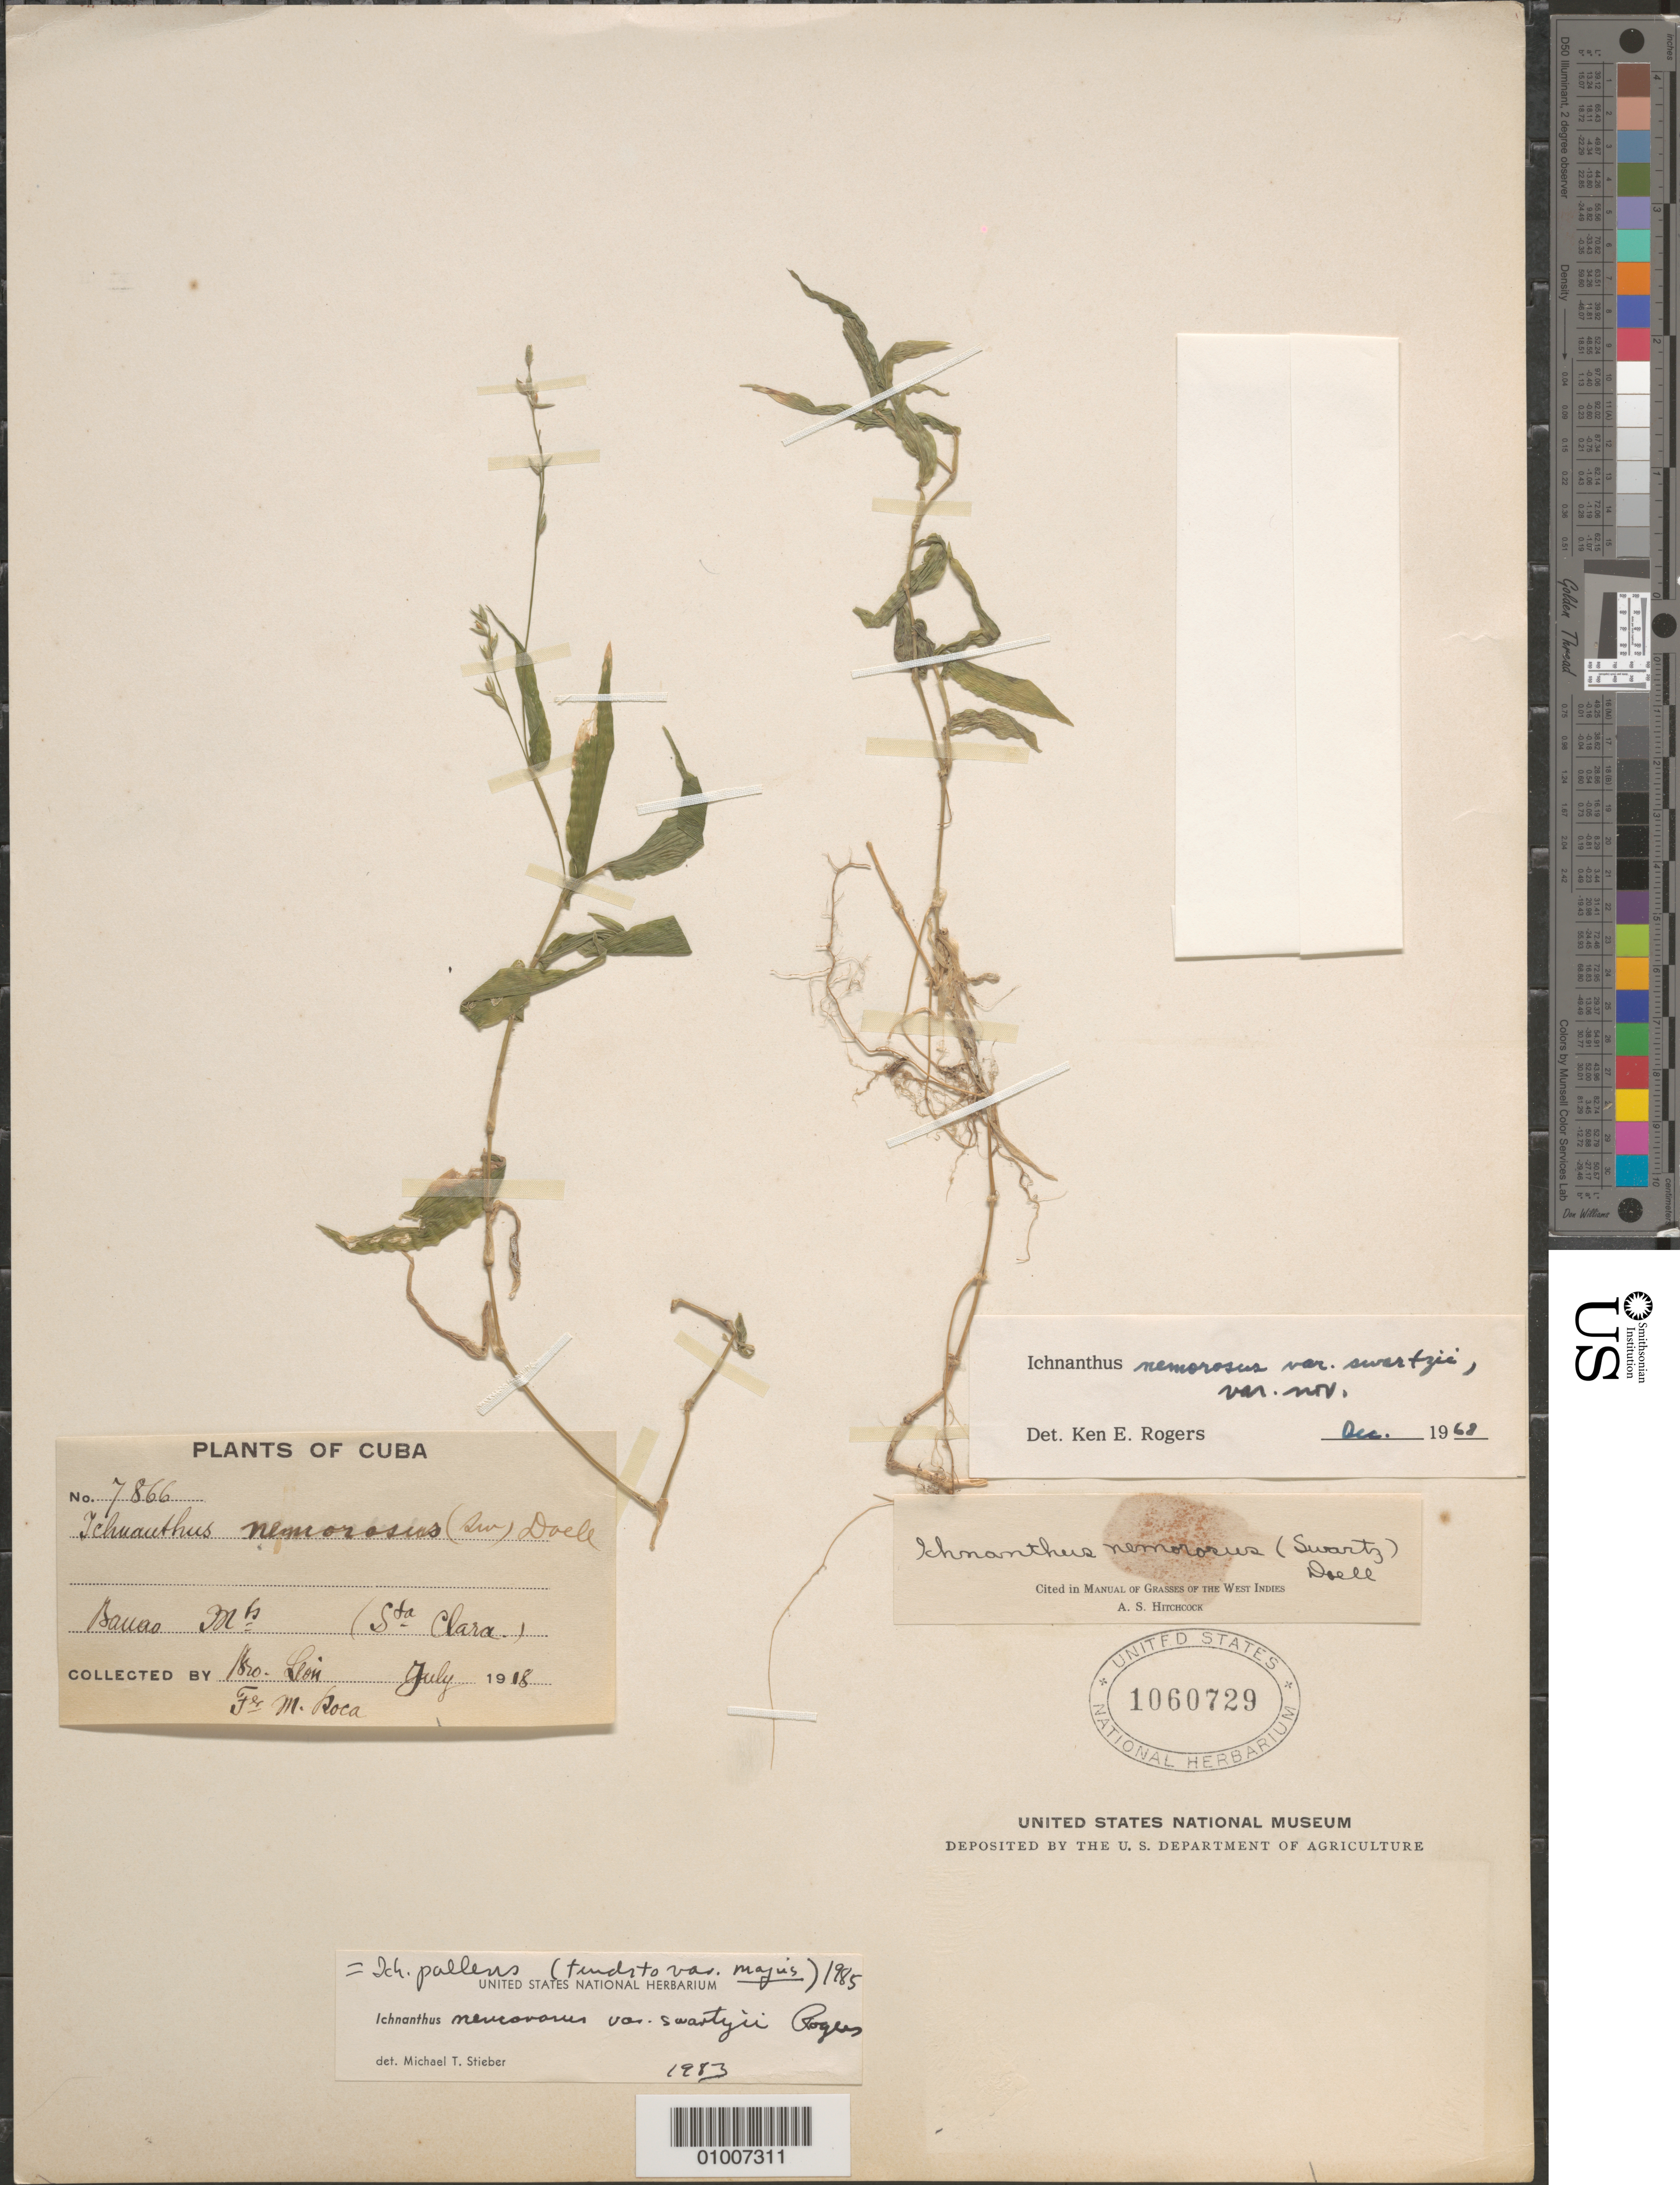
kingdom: Plantae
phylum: Tracheophyta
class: Liliopsida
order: Poales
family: Poaceae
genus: Ichnanthus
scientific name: Ichnanthus pallens var. major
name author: (Nees) Stieber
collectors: Bro. León & M. Roca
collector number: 7866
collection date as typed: Jul 1918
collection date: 1918-07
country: Cuba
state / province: Villa Clara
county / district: Santa Clara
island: Cuba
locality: Banao mountains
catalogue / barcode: US 1060729